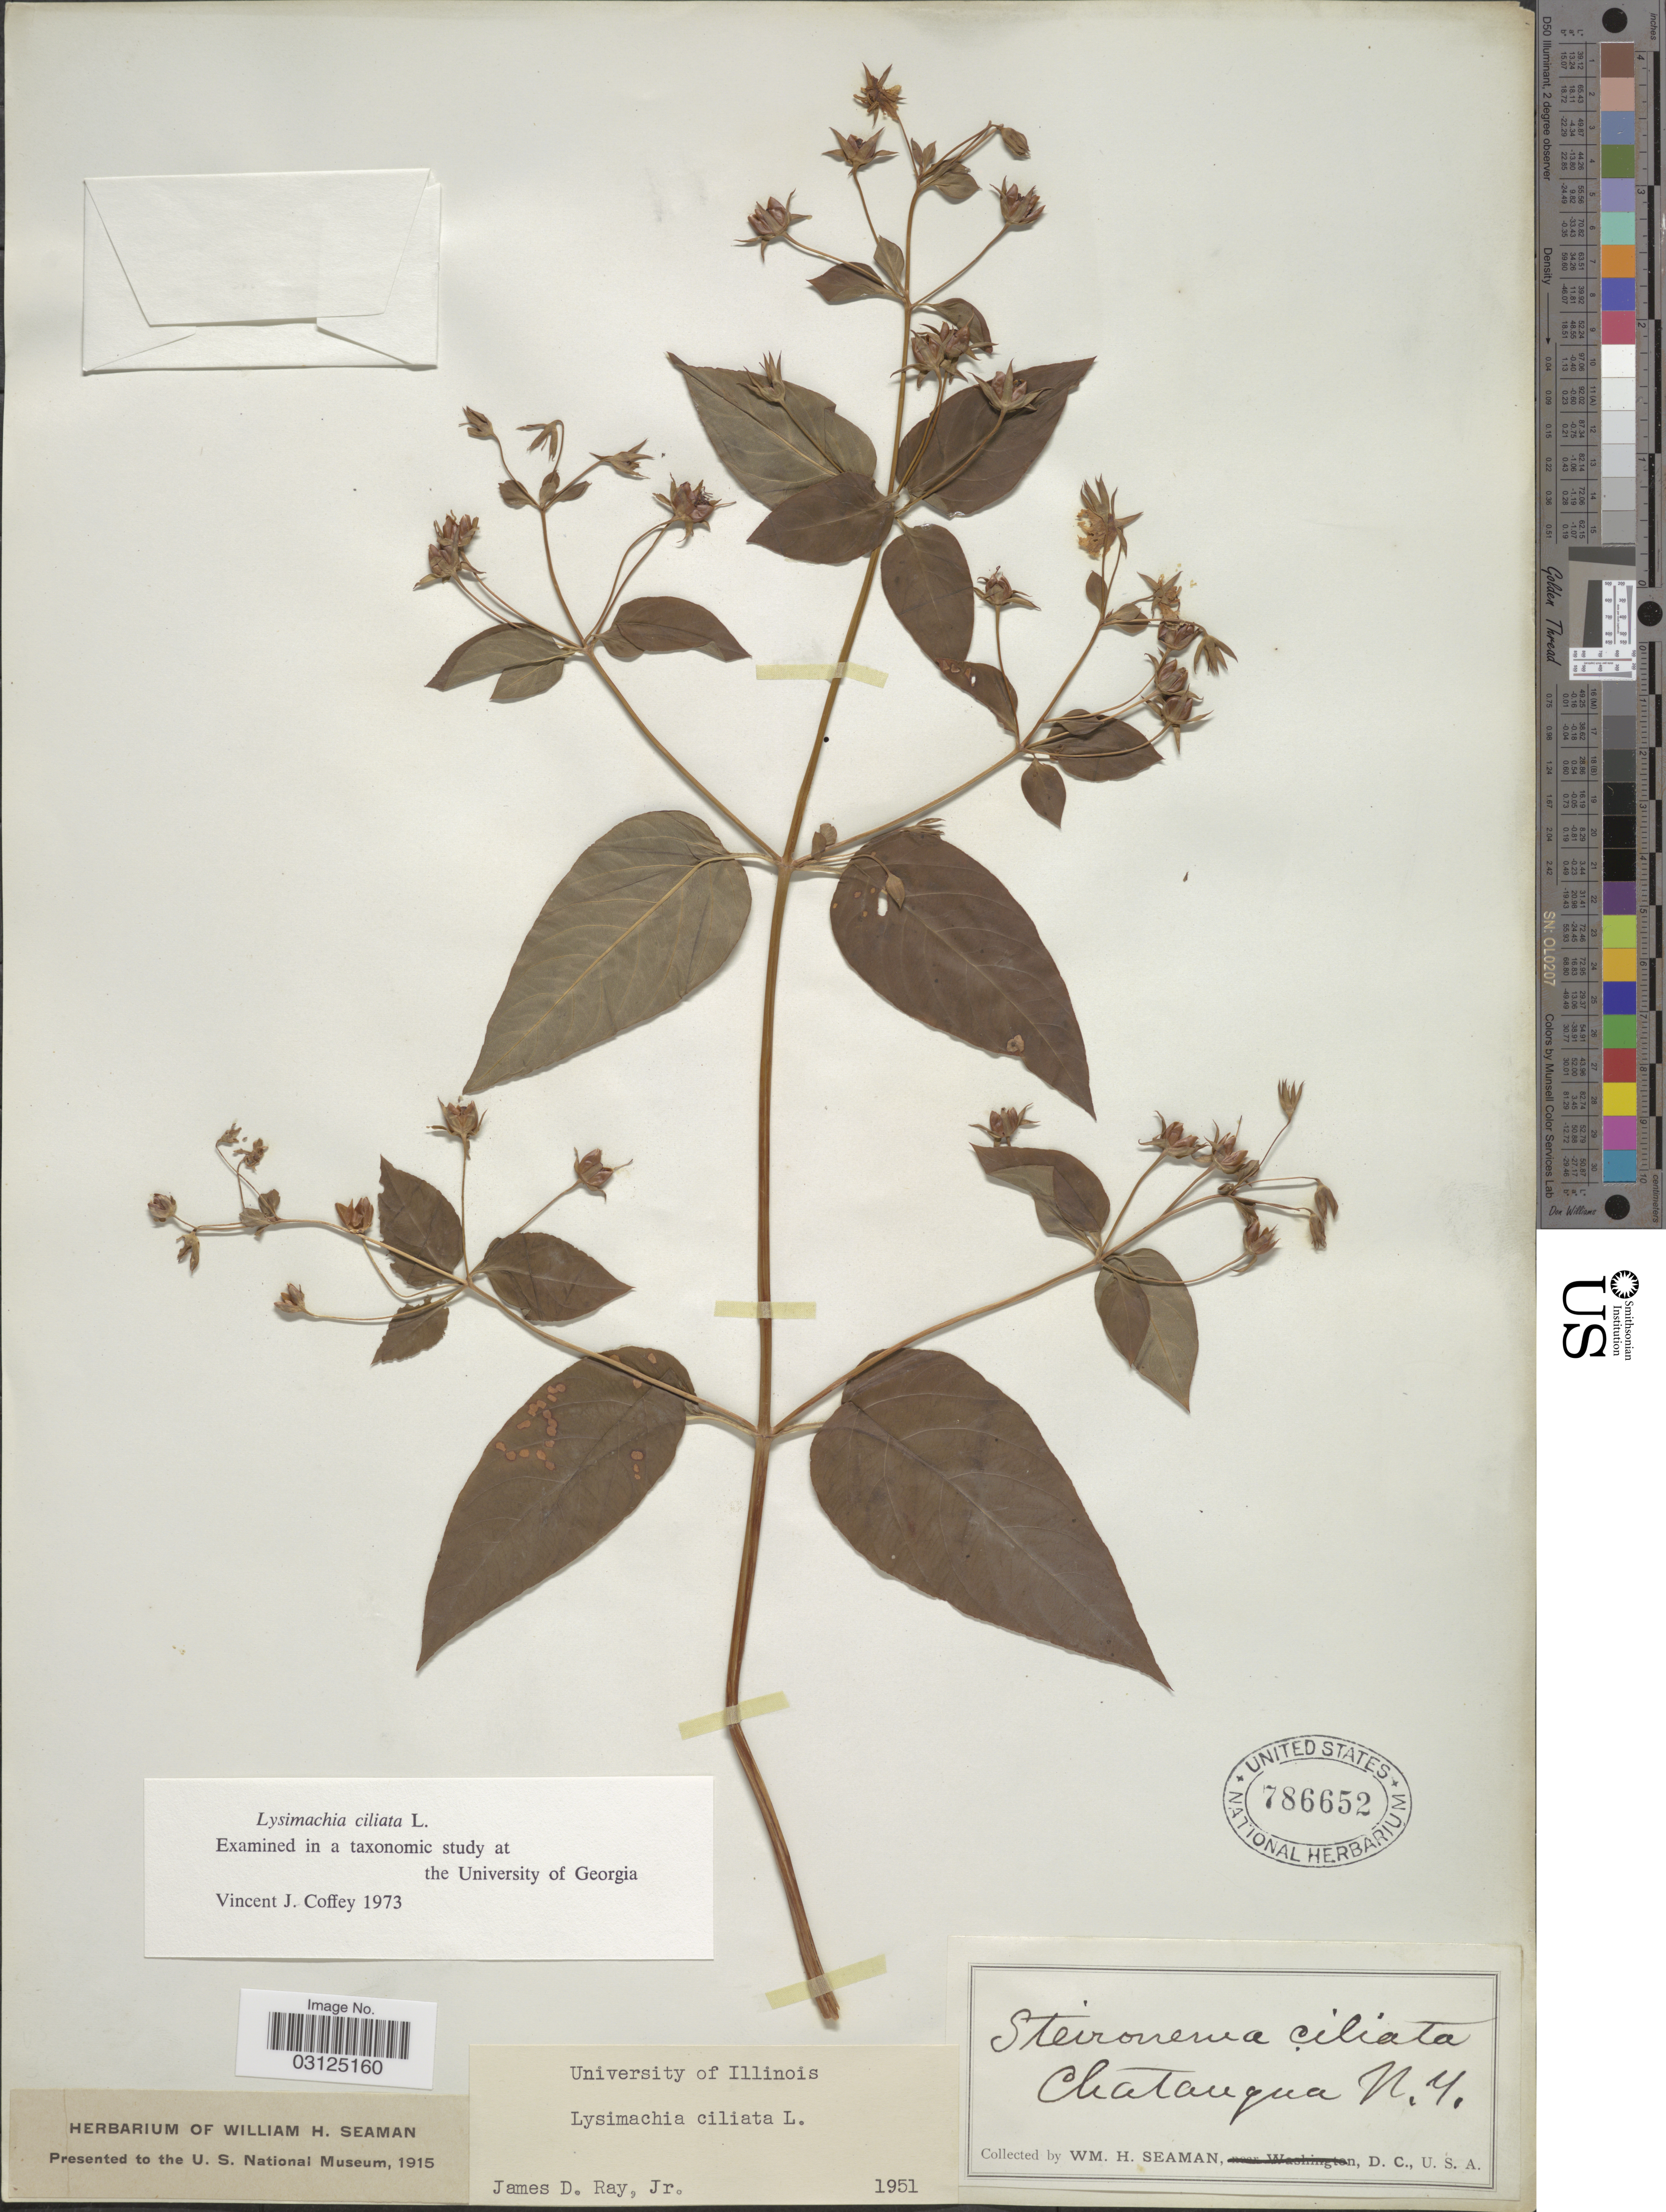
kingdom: Plantae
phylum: Tracheophyta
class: Magnoliopsida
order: Ericales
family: Primulaceae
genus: Lysimachia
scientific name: Lysimachia ciliata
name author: L.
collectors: W. Seaman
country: United States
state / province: New York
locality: Chatangua.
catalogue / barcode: US 786652